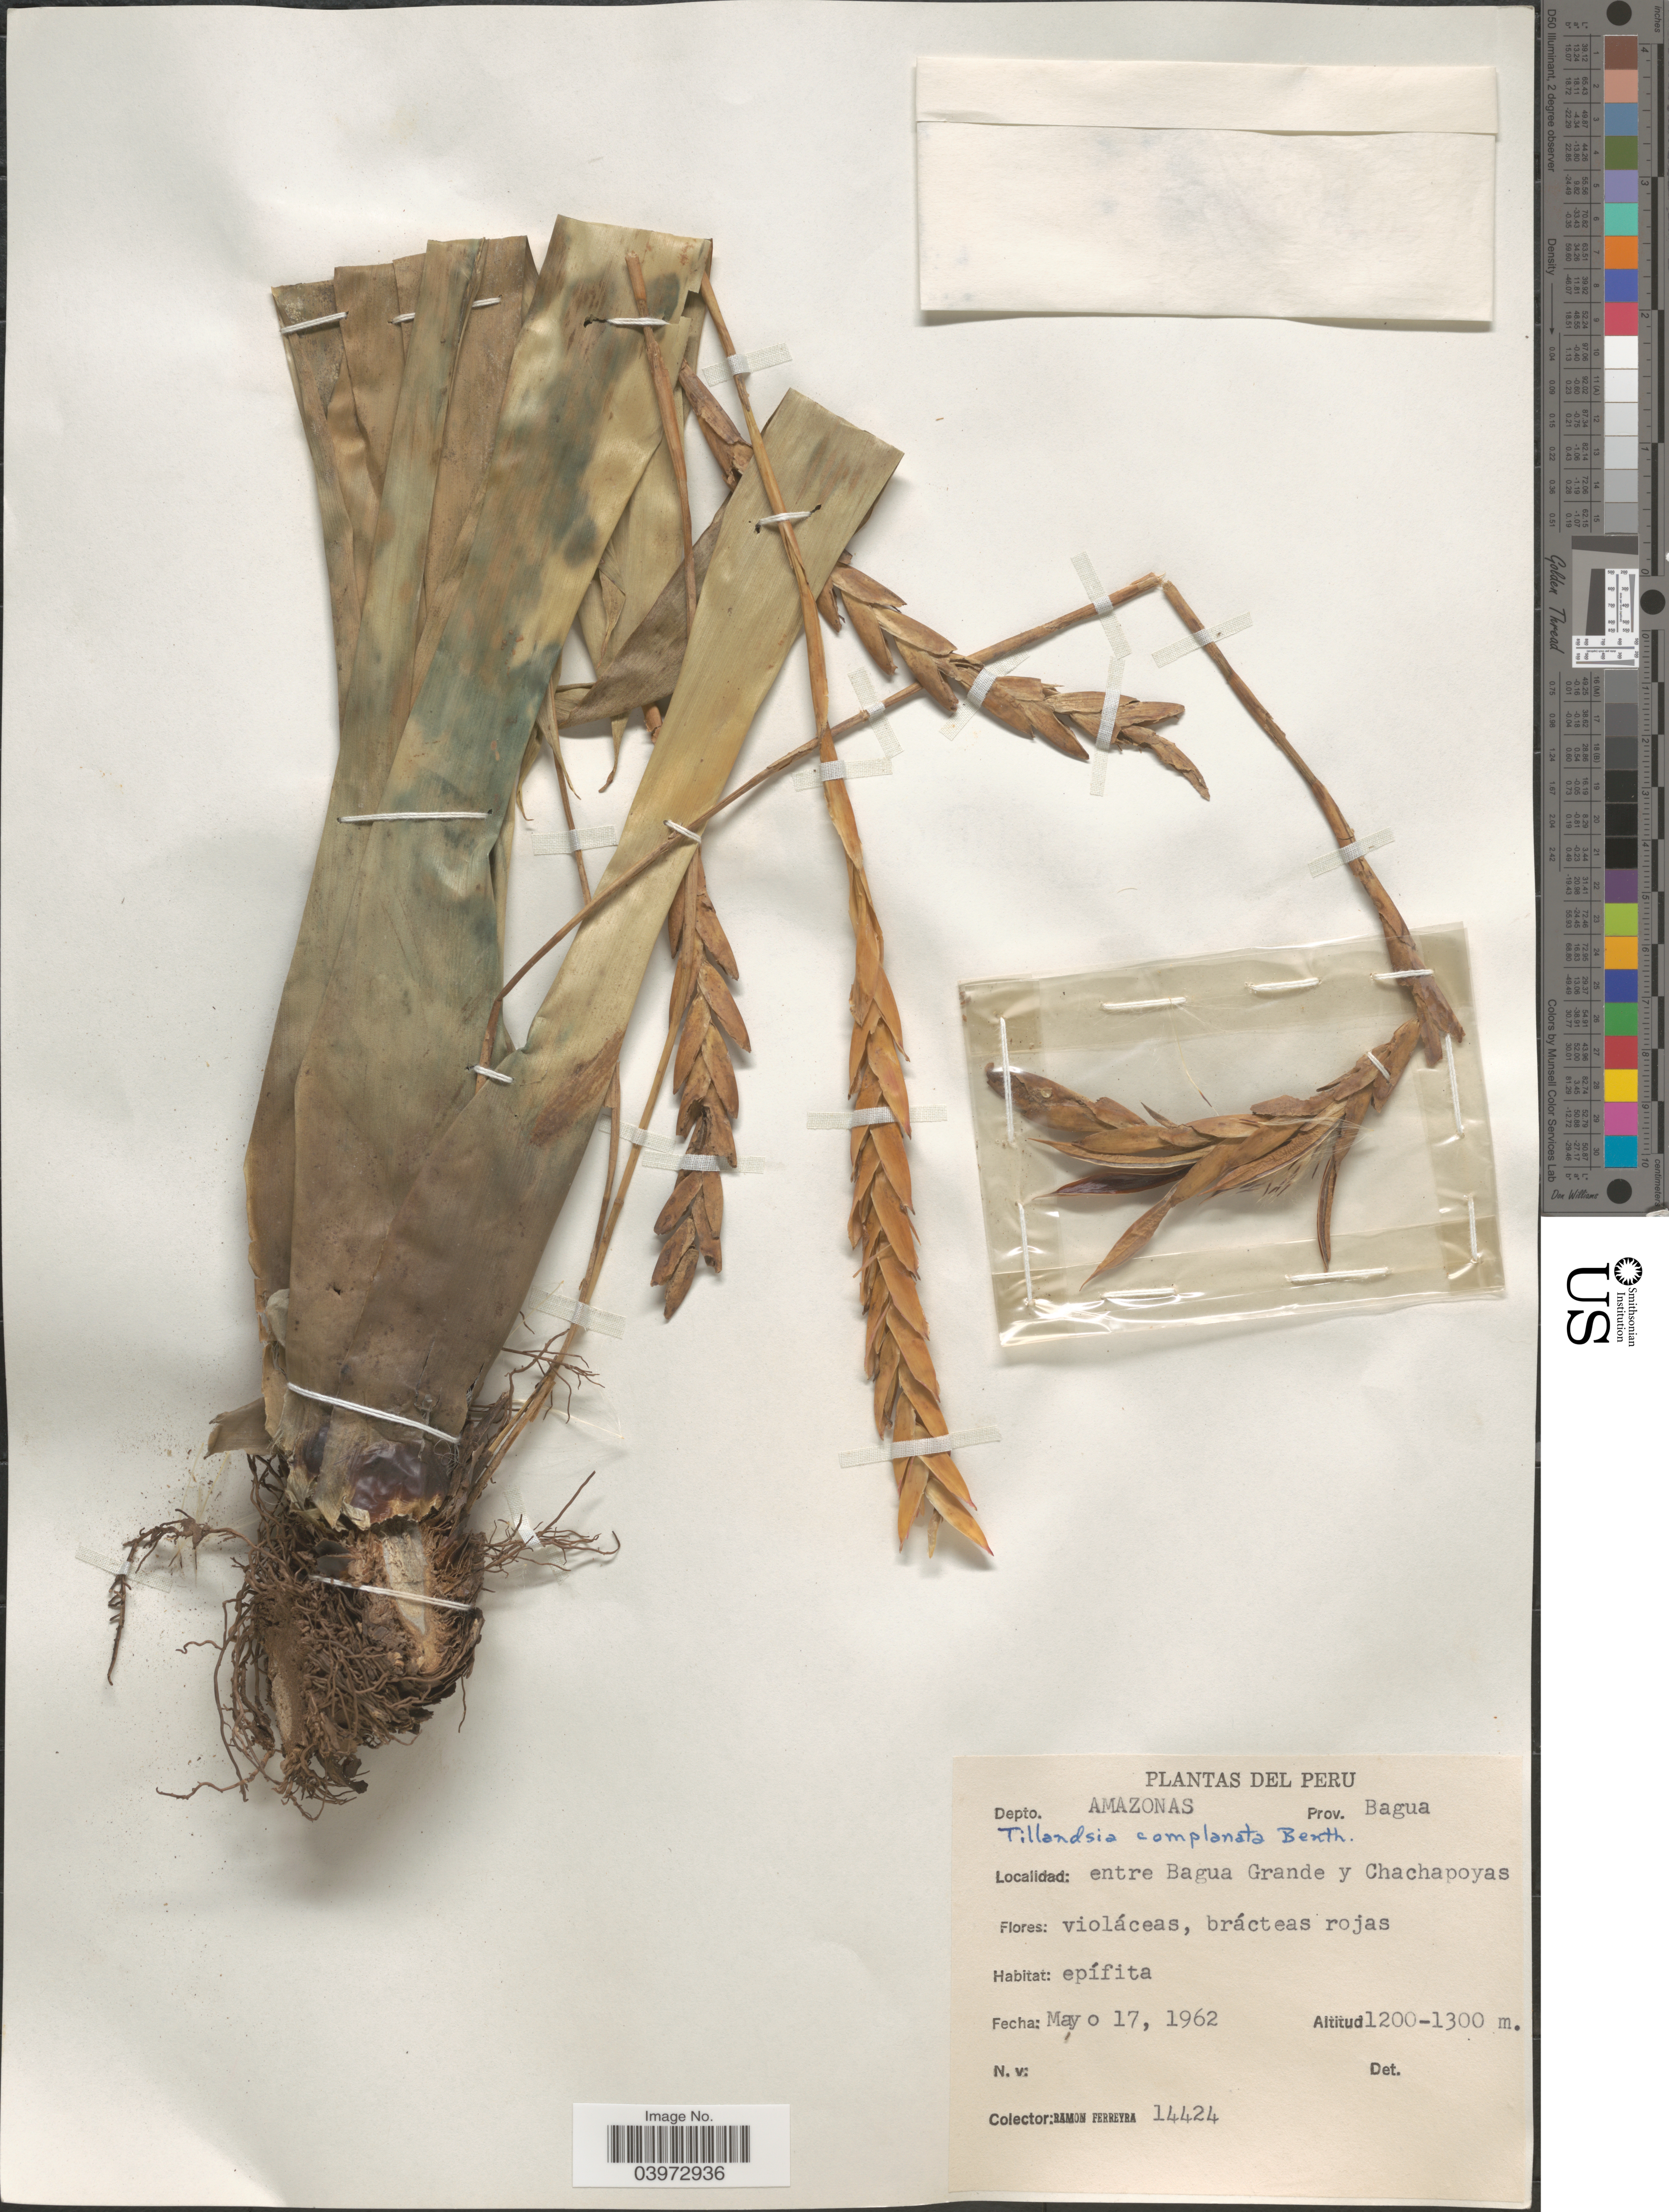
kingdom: Plantae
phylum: Tracheophyta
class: Liliopsida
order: Poales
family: Bromeliaceae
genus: Tillandsia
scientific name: Tillandsia complanata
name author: Benth.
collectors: R. A. Ferreyra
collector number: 14424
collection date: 1962-05-17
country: Peru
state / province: Amazonas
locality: Depto. Amazonas. Prov. Bagua. Entre Bagua Grande y Chachapoyas.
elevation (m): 1200